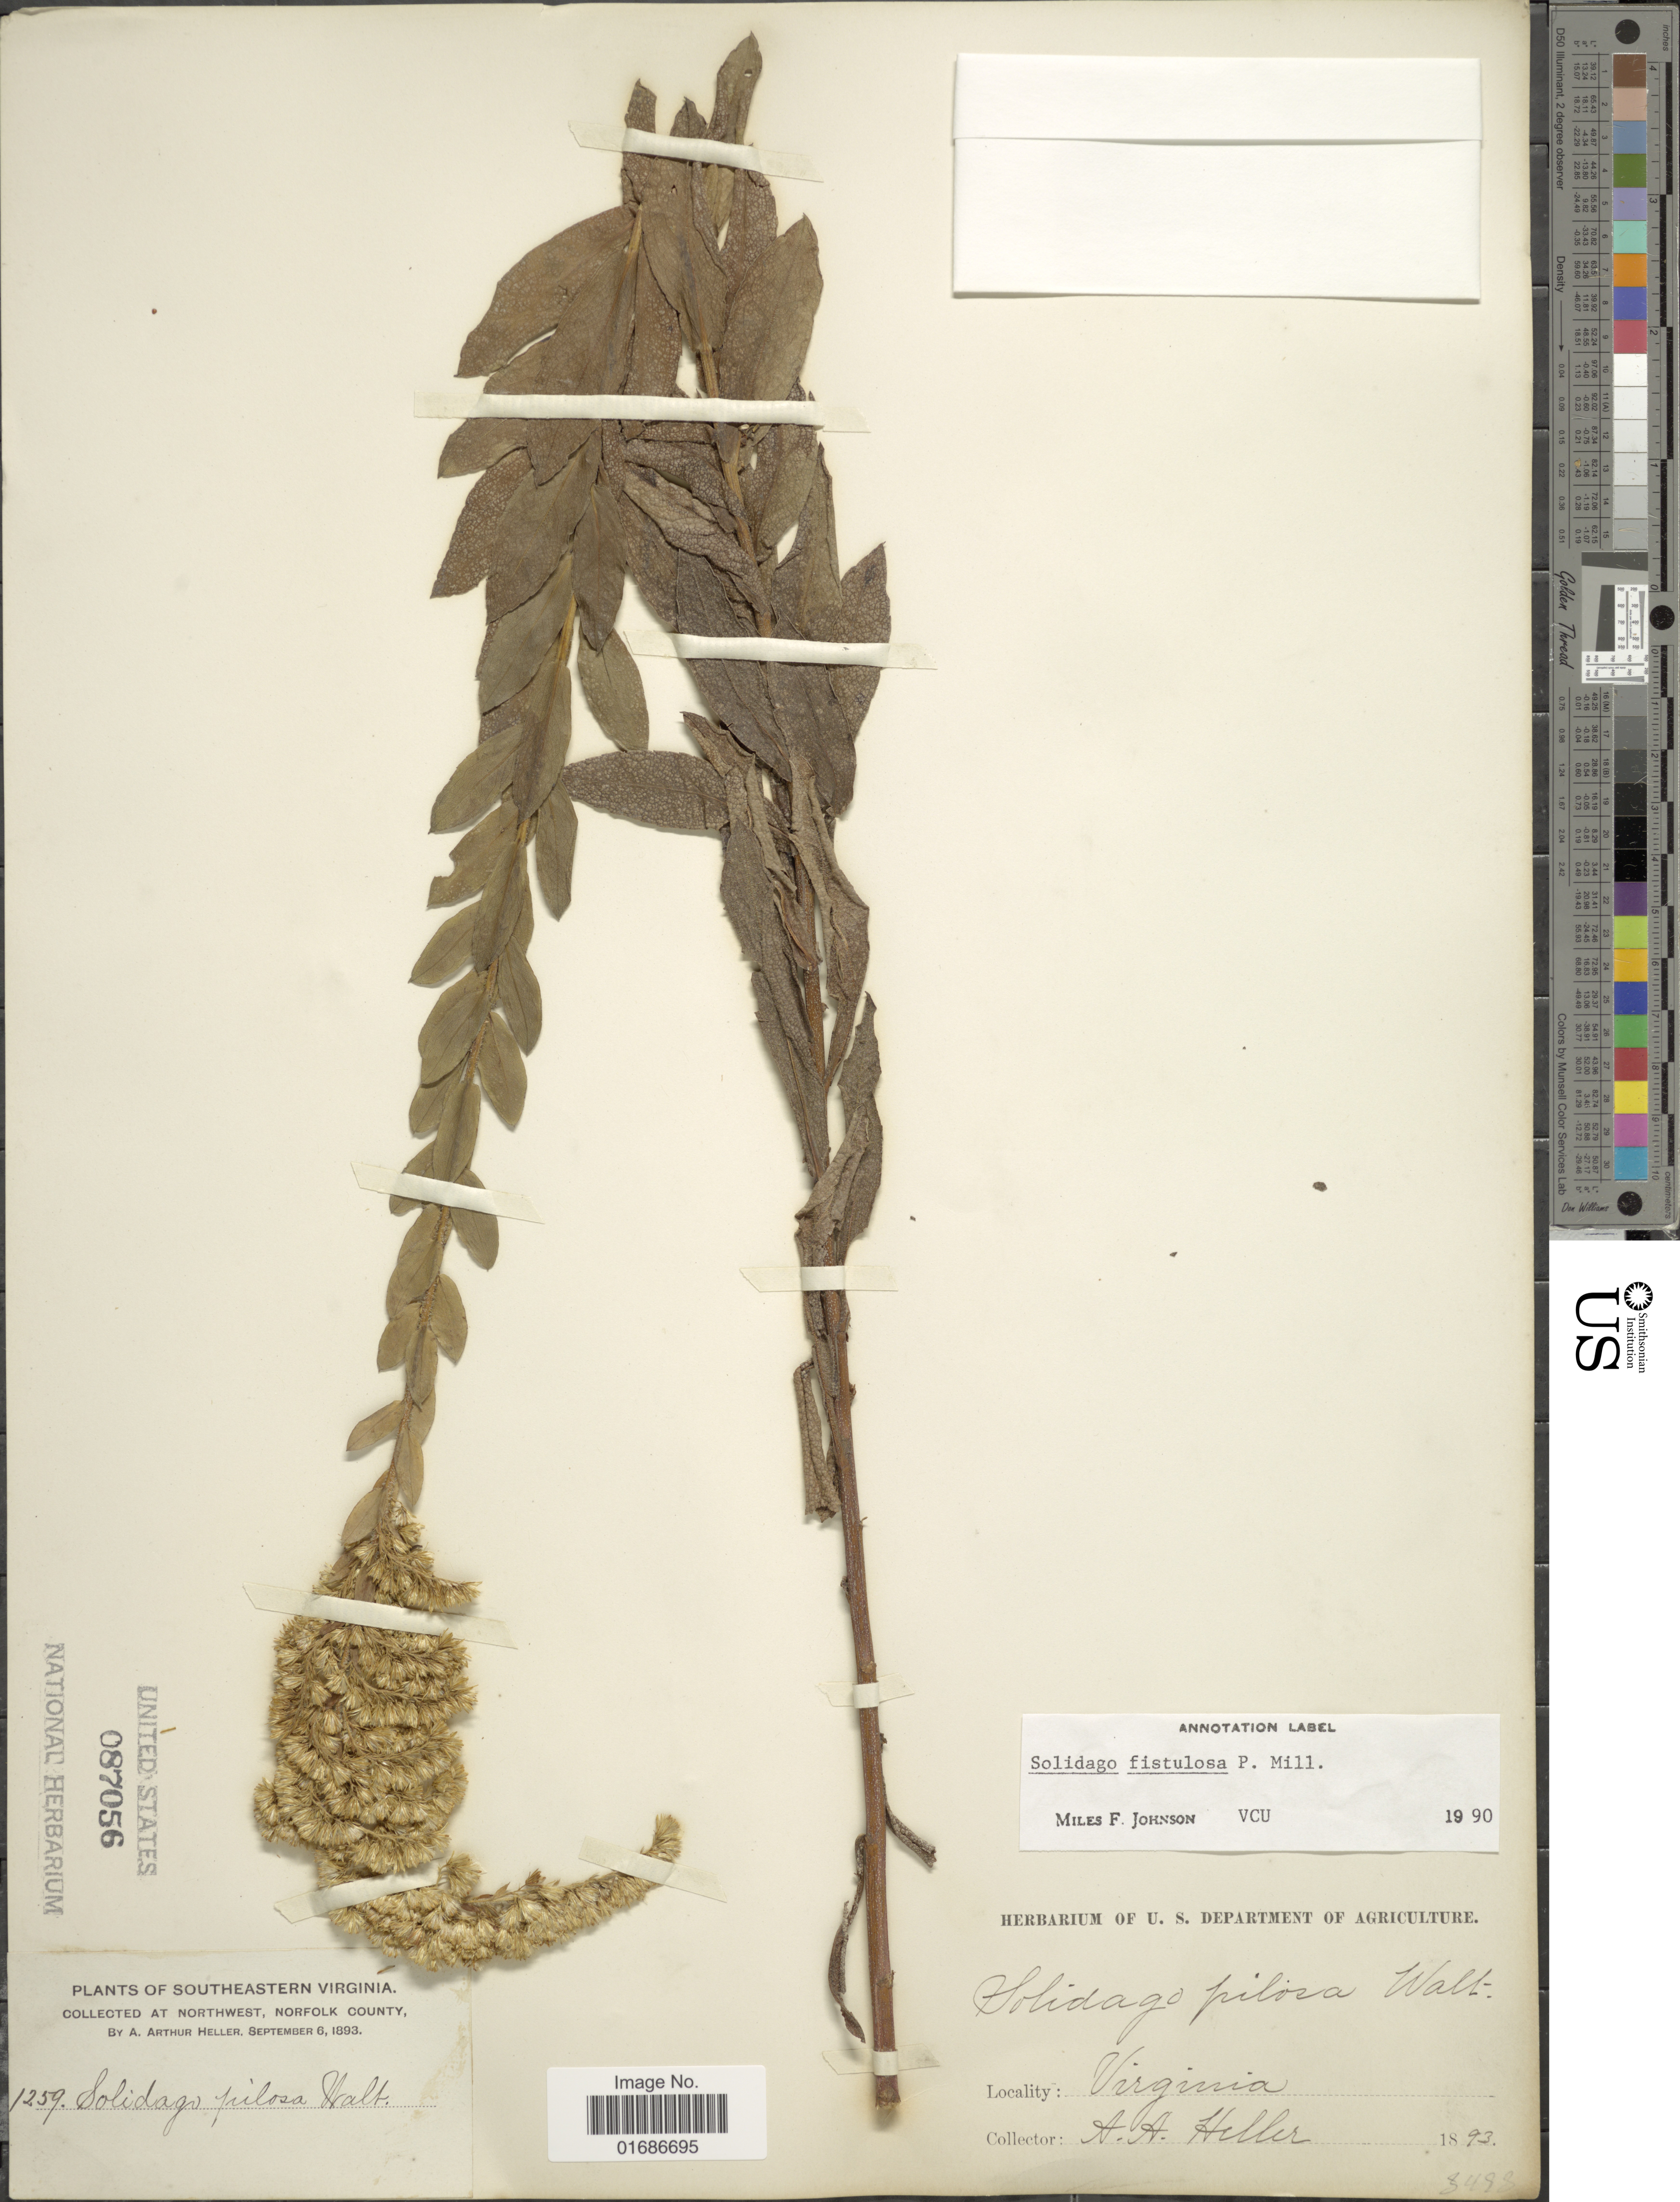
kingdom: Plantae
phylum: Tracheophyta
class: Magnoliopsida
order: Asterales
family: Asteraceae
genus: Solidago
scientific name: Solidago fistulosa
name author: Mill.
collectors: A. A. Heller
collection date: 1893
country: United States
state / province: Virginia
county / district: City of Norfolk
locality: Northwest, Norfolk County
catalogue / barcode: US 87056